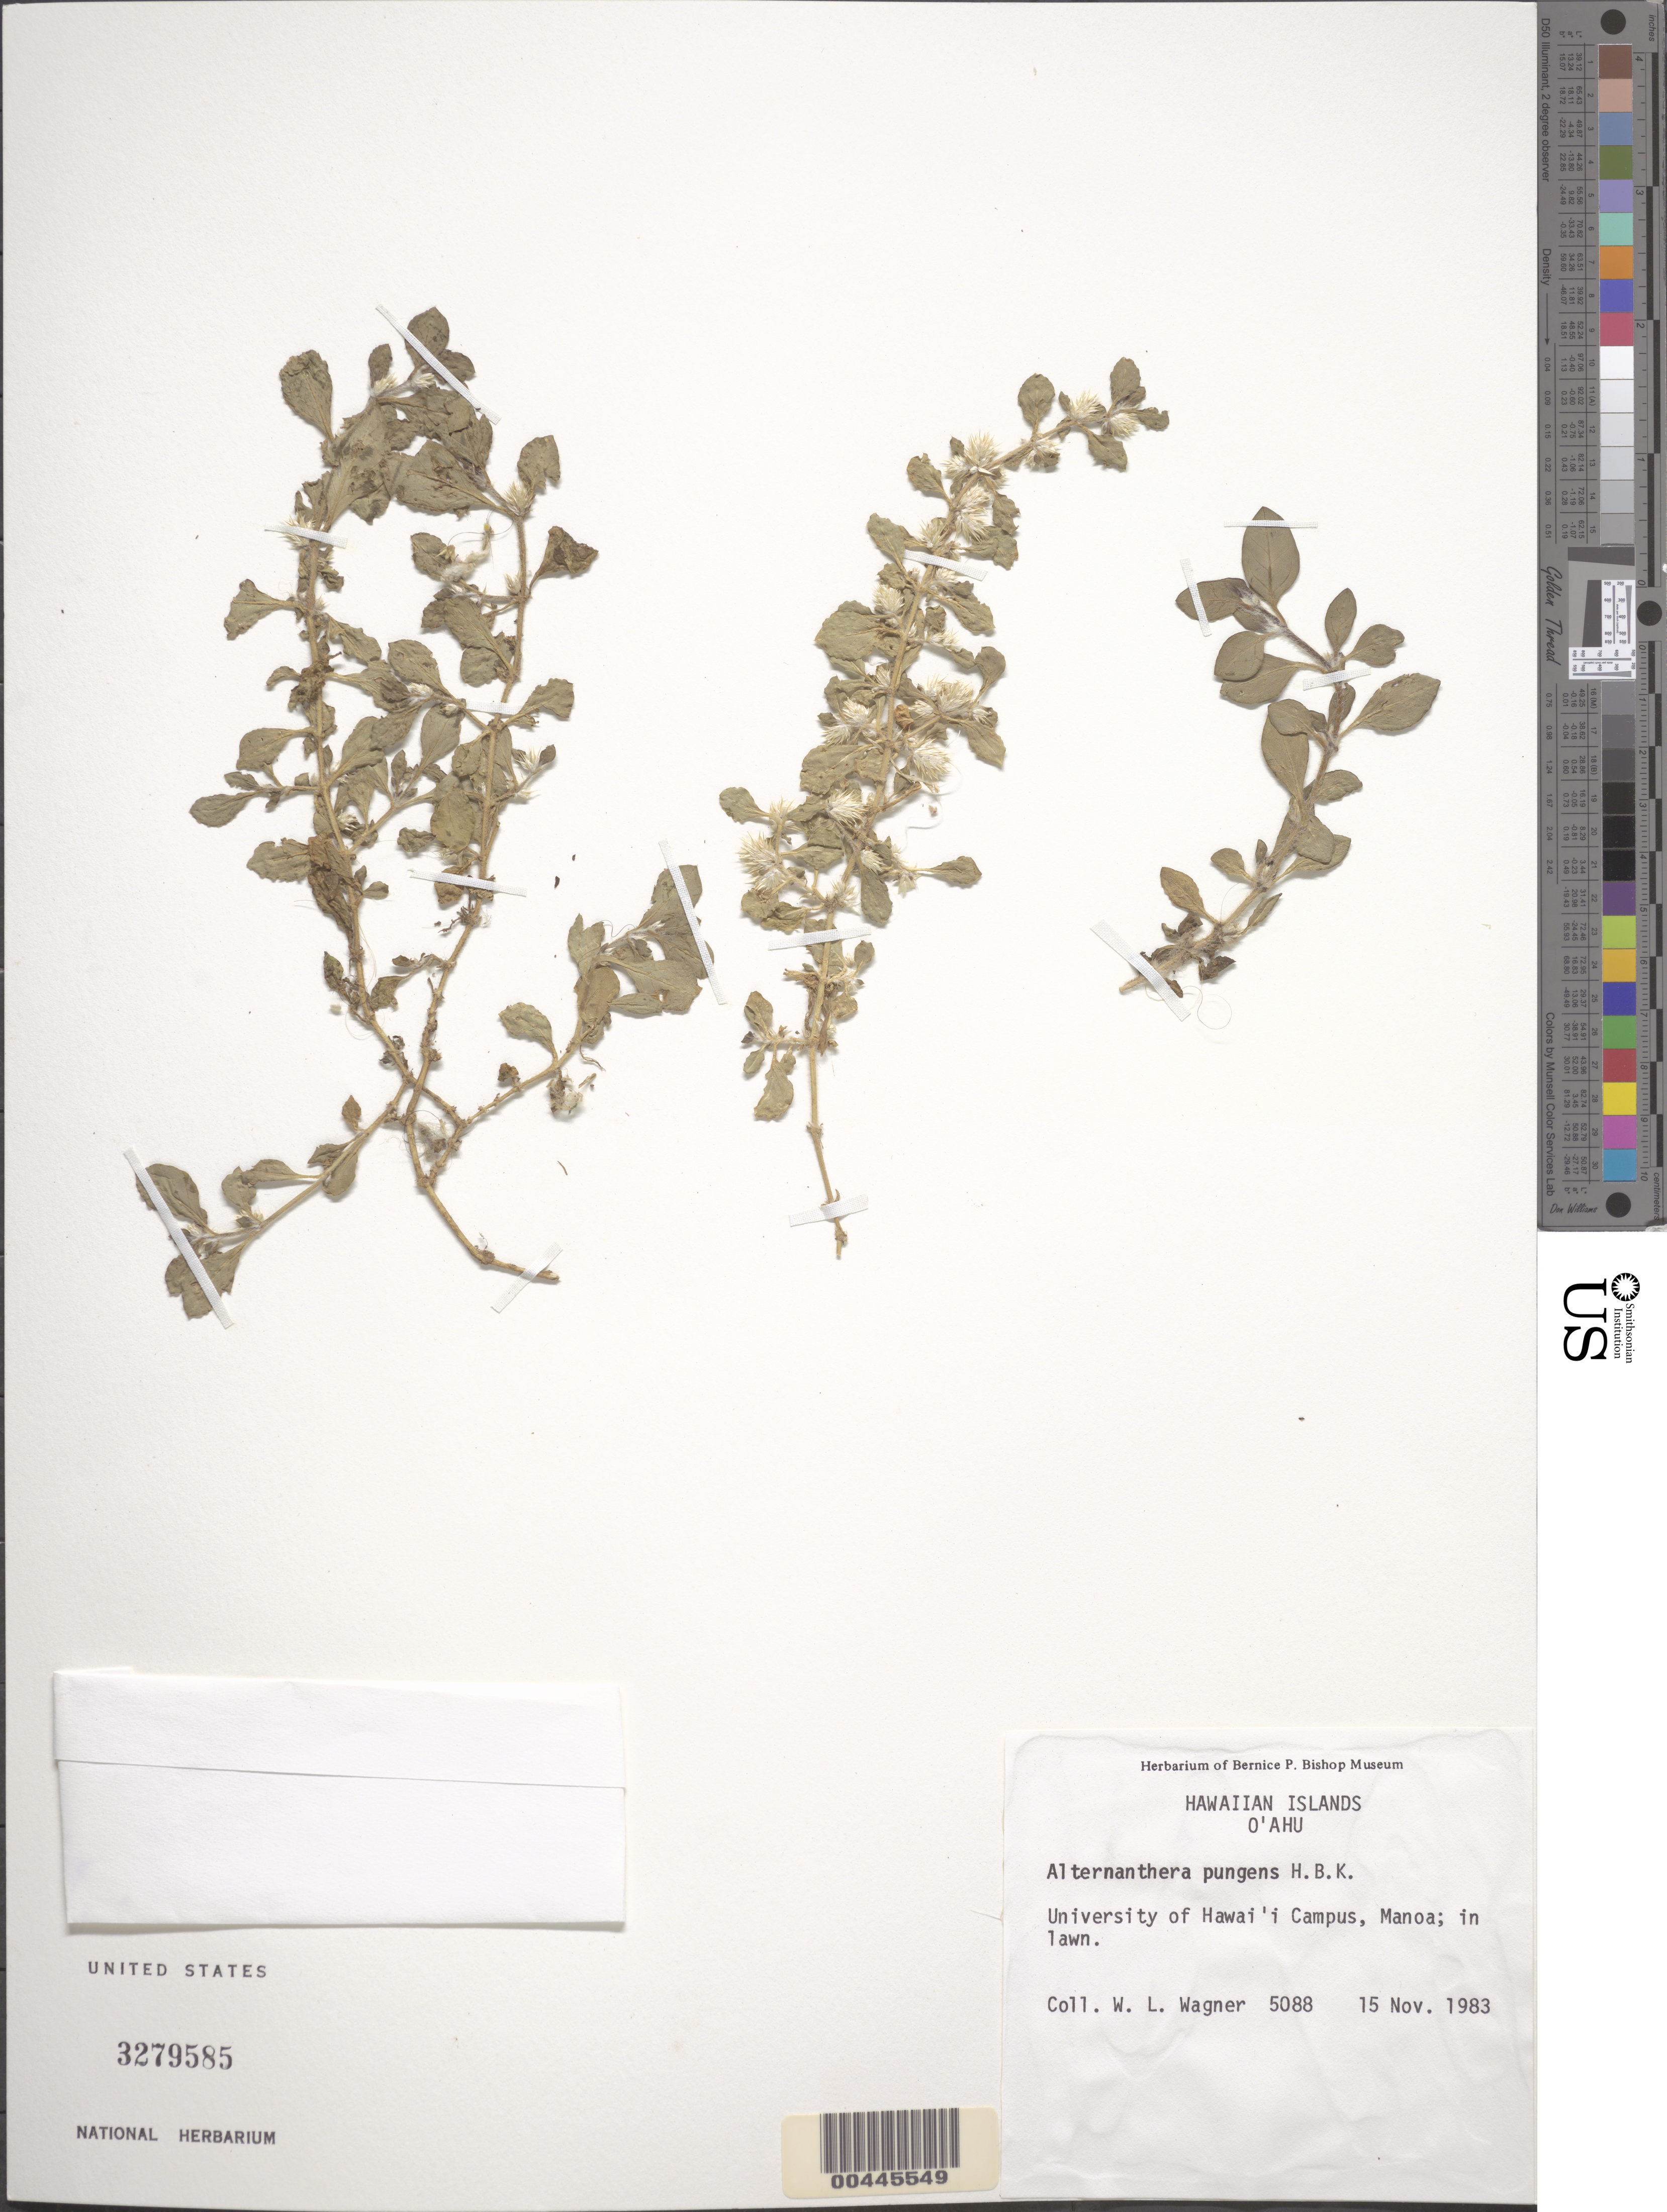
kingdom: Plantae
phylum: Tracheophyta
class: Magnoliopsida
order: Caryophyllales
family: Amaranthaceae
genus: Alternanthera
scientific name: Alternanthera pungens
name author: Kunth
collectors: W. L. Wagner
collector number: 5088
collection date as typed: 15 Nov 1983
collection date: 1983-11-15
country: United States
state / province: Hawaii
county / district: Honolulu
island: Oahu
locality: University of Hawaii Campus, Manoa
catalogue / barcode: US 3279585